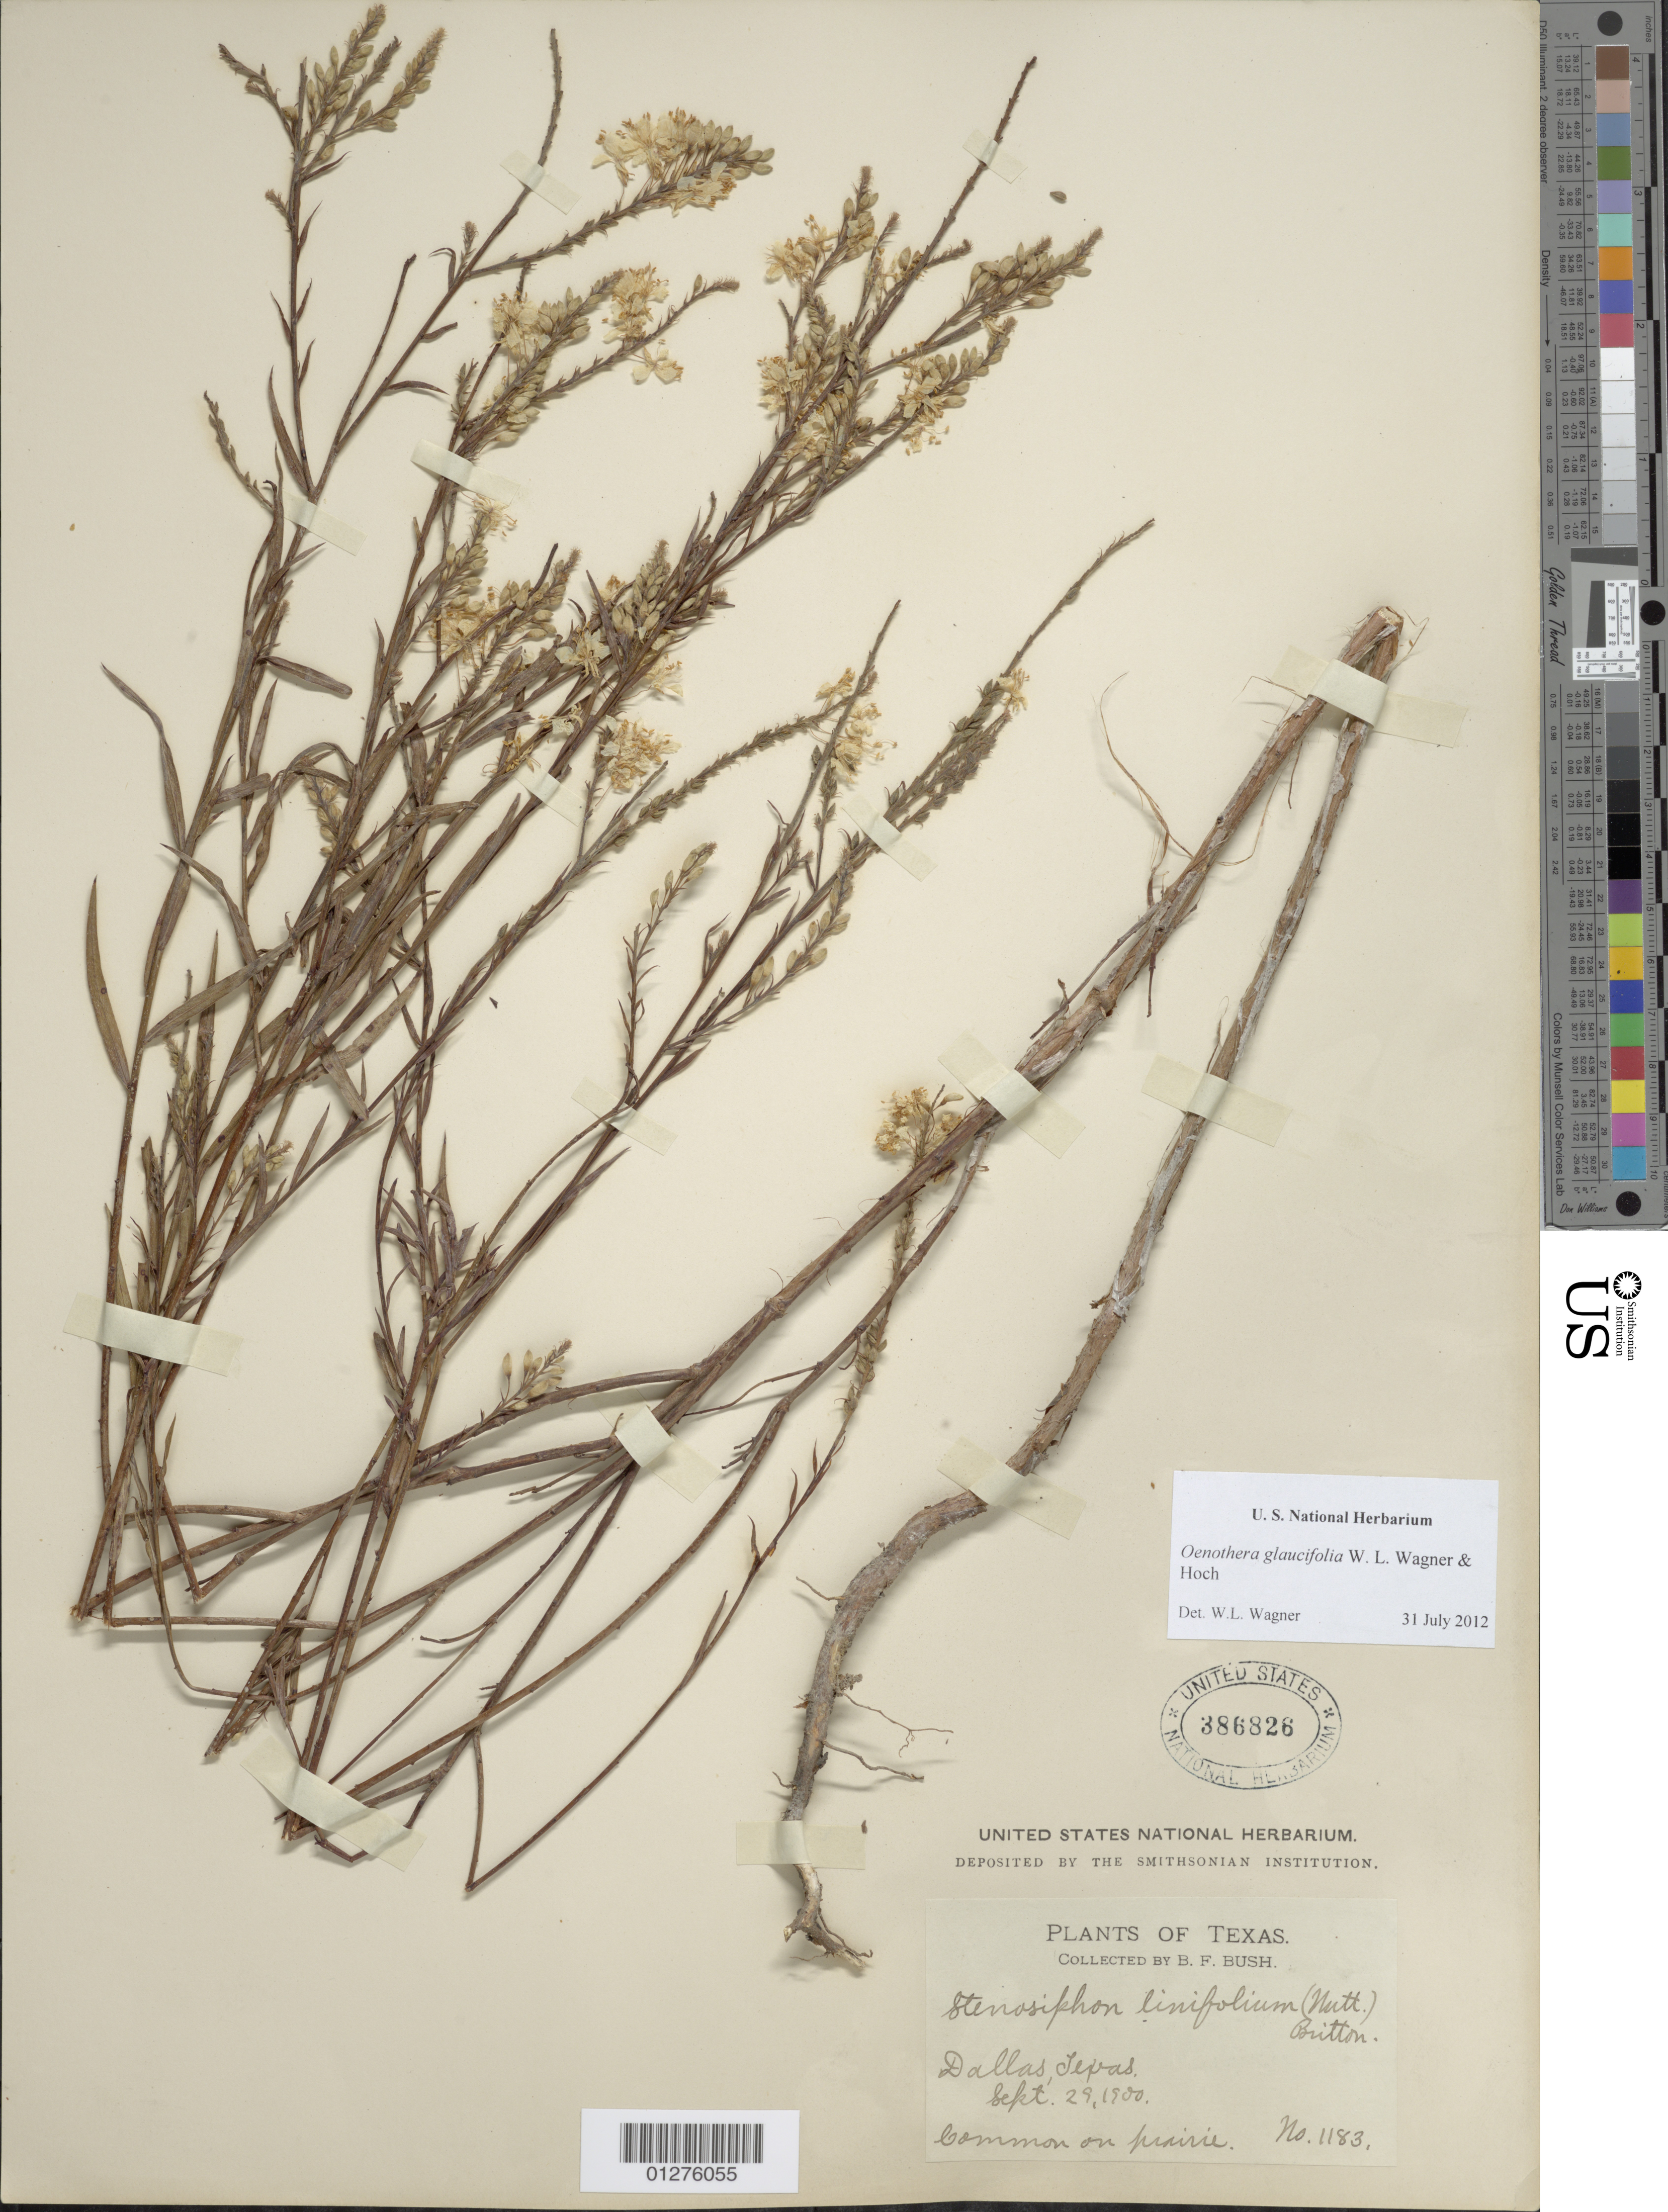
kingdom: Plantae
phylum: Tracheophyta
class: Magnoliopsida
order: Myrtales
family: Onagraceae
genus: Oenothera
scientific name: Oenothera glaucifolia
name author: W.L. Wagner & Hoch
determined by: Wagner, W. L., (BOT), Smithsonian Institution - National Museum of Natural History (UNITED STATES)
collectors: B. F. Bush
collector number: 1183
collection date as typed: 29 Sep 1900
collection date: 1900-09-29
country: United States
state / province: Texas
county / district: Dallas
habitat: Common on prairie.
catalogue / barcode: US 386826